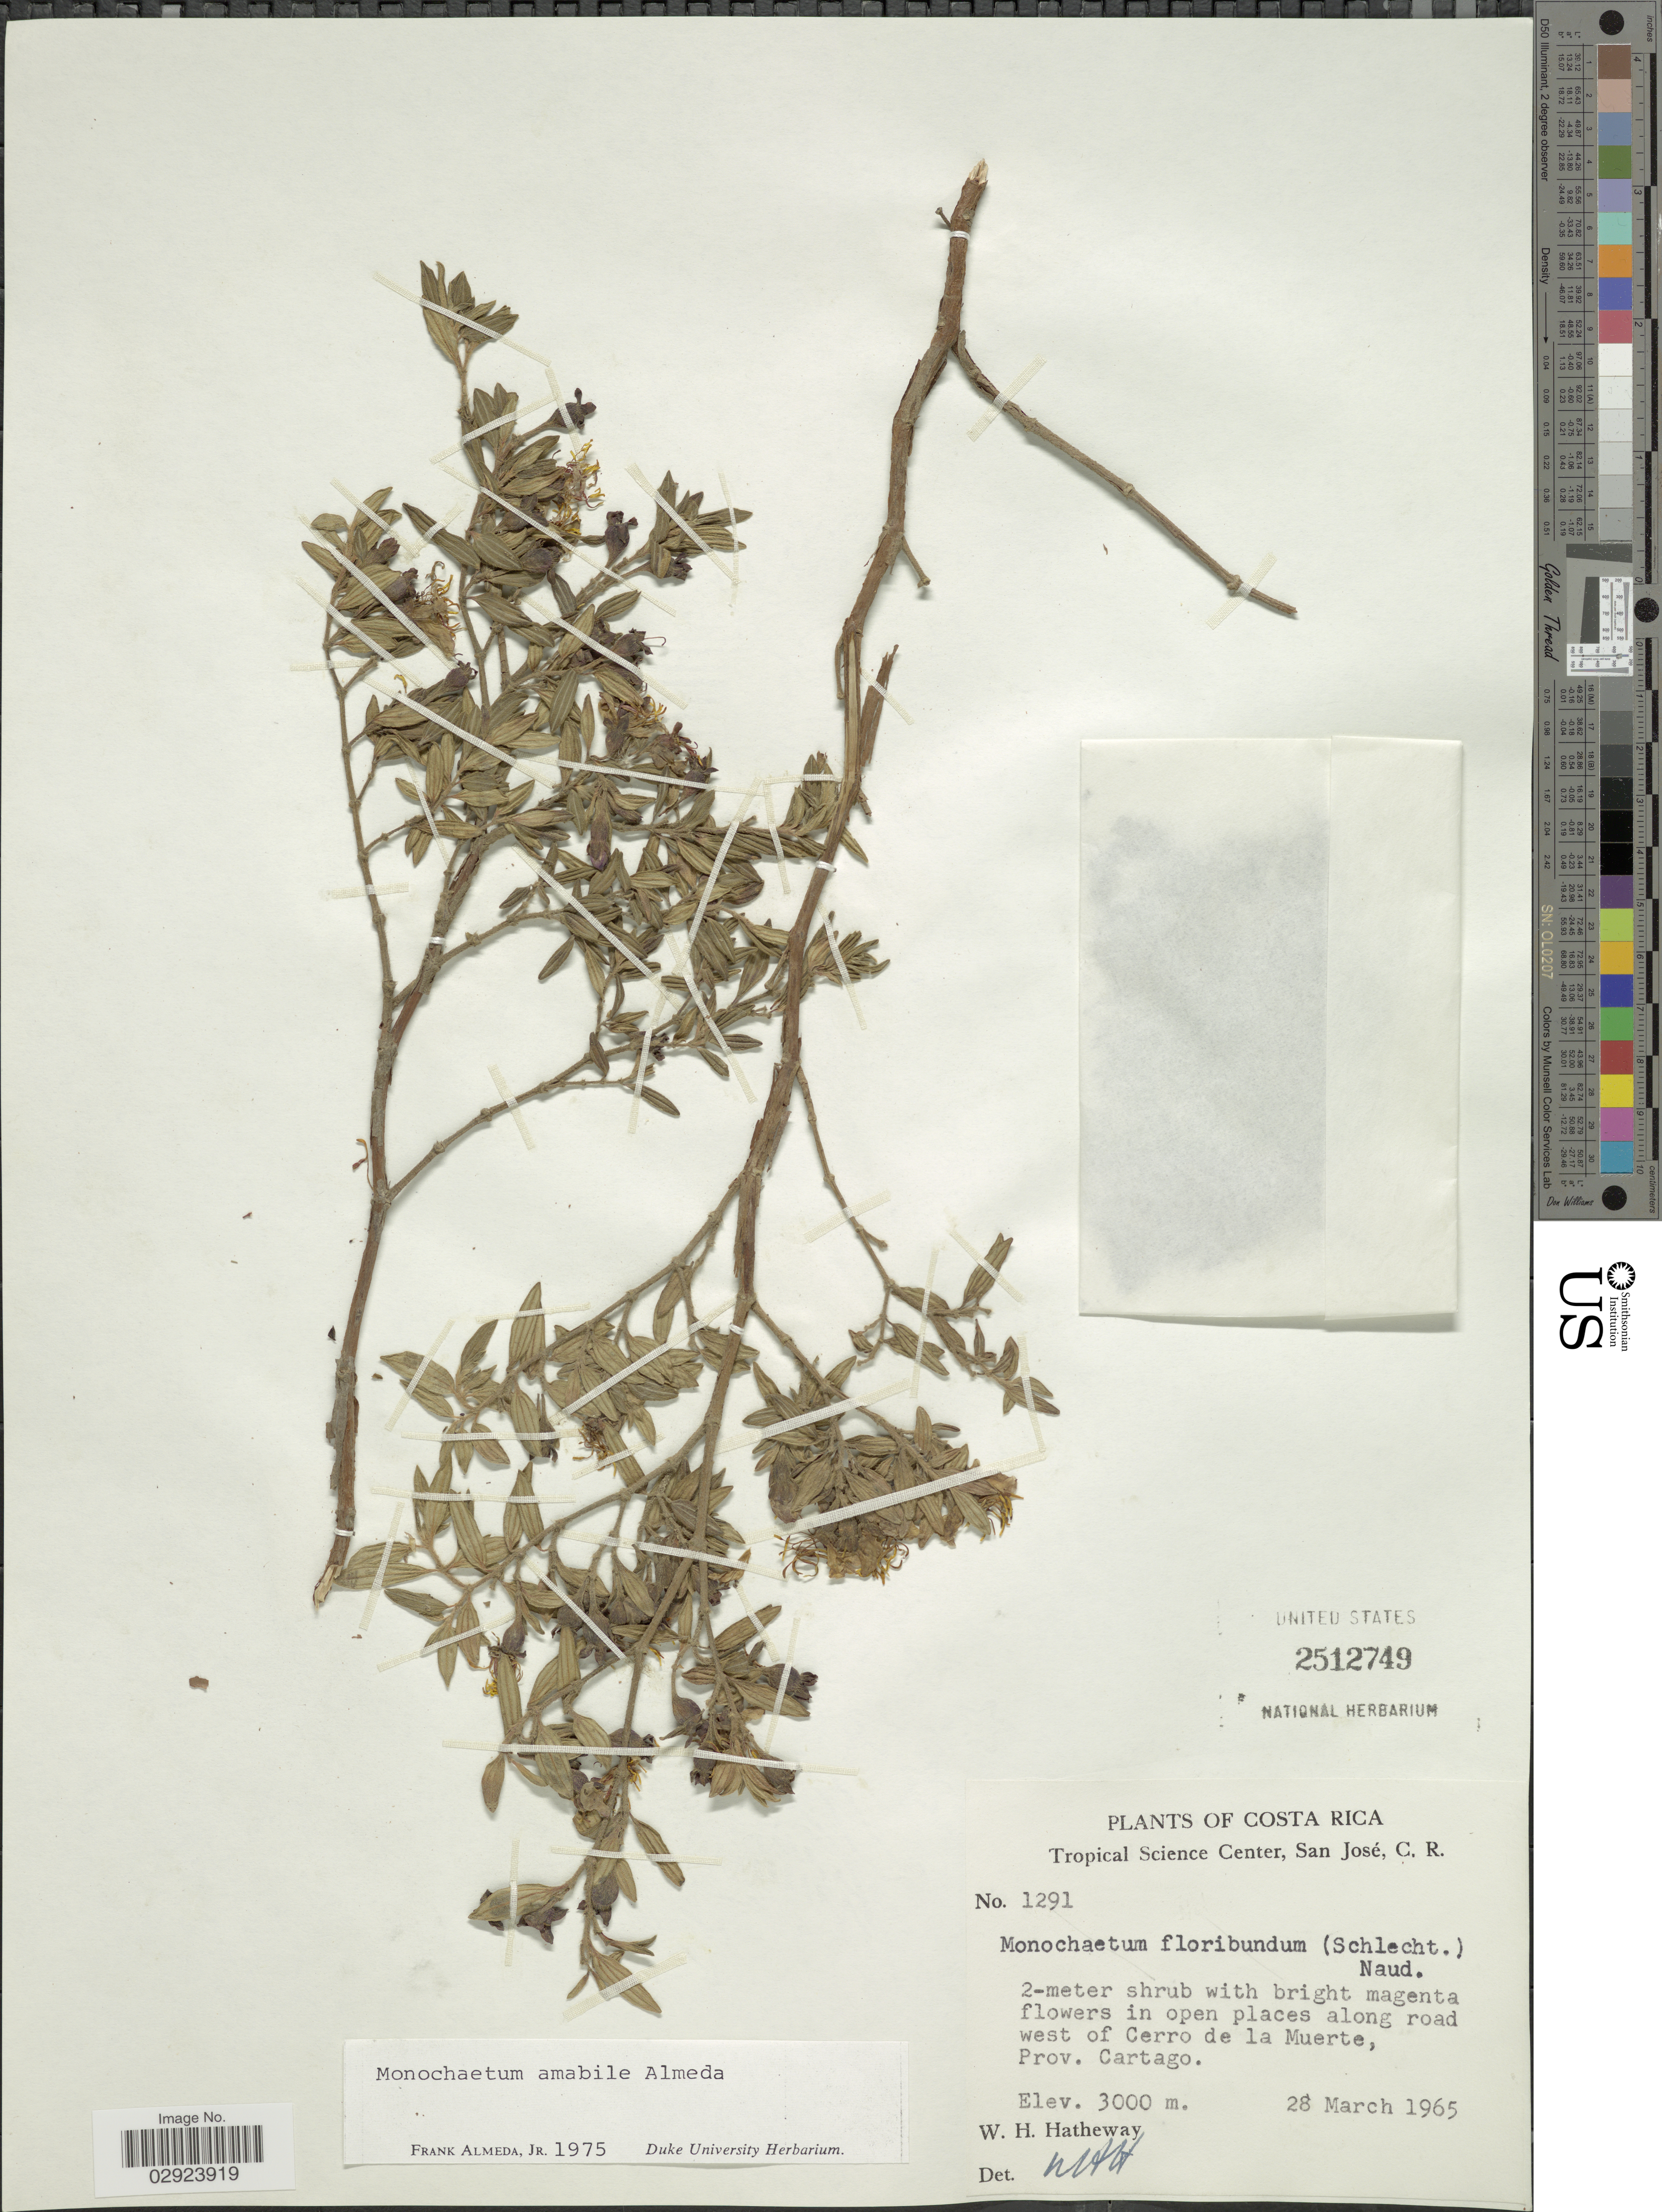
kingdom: Plantae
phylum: Tracheophyta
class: Magnoliopsida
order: Myrtales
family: Melastomataceae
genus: Monochaetum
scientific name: Monochaetum amabile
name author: Almeda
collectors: W. H. Hatheway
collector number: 1291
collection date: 1965-03-28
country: Costa Rica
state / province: Cartago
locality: In open places along road west of Cerro de la Muerte, Prov. Cartago.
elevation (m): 3000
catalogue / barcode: US 2512749